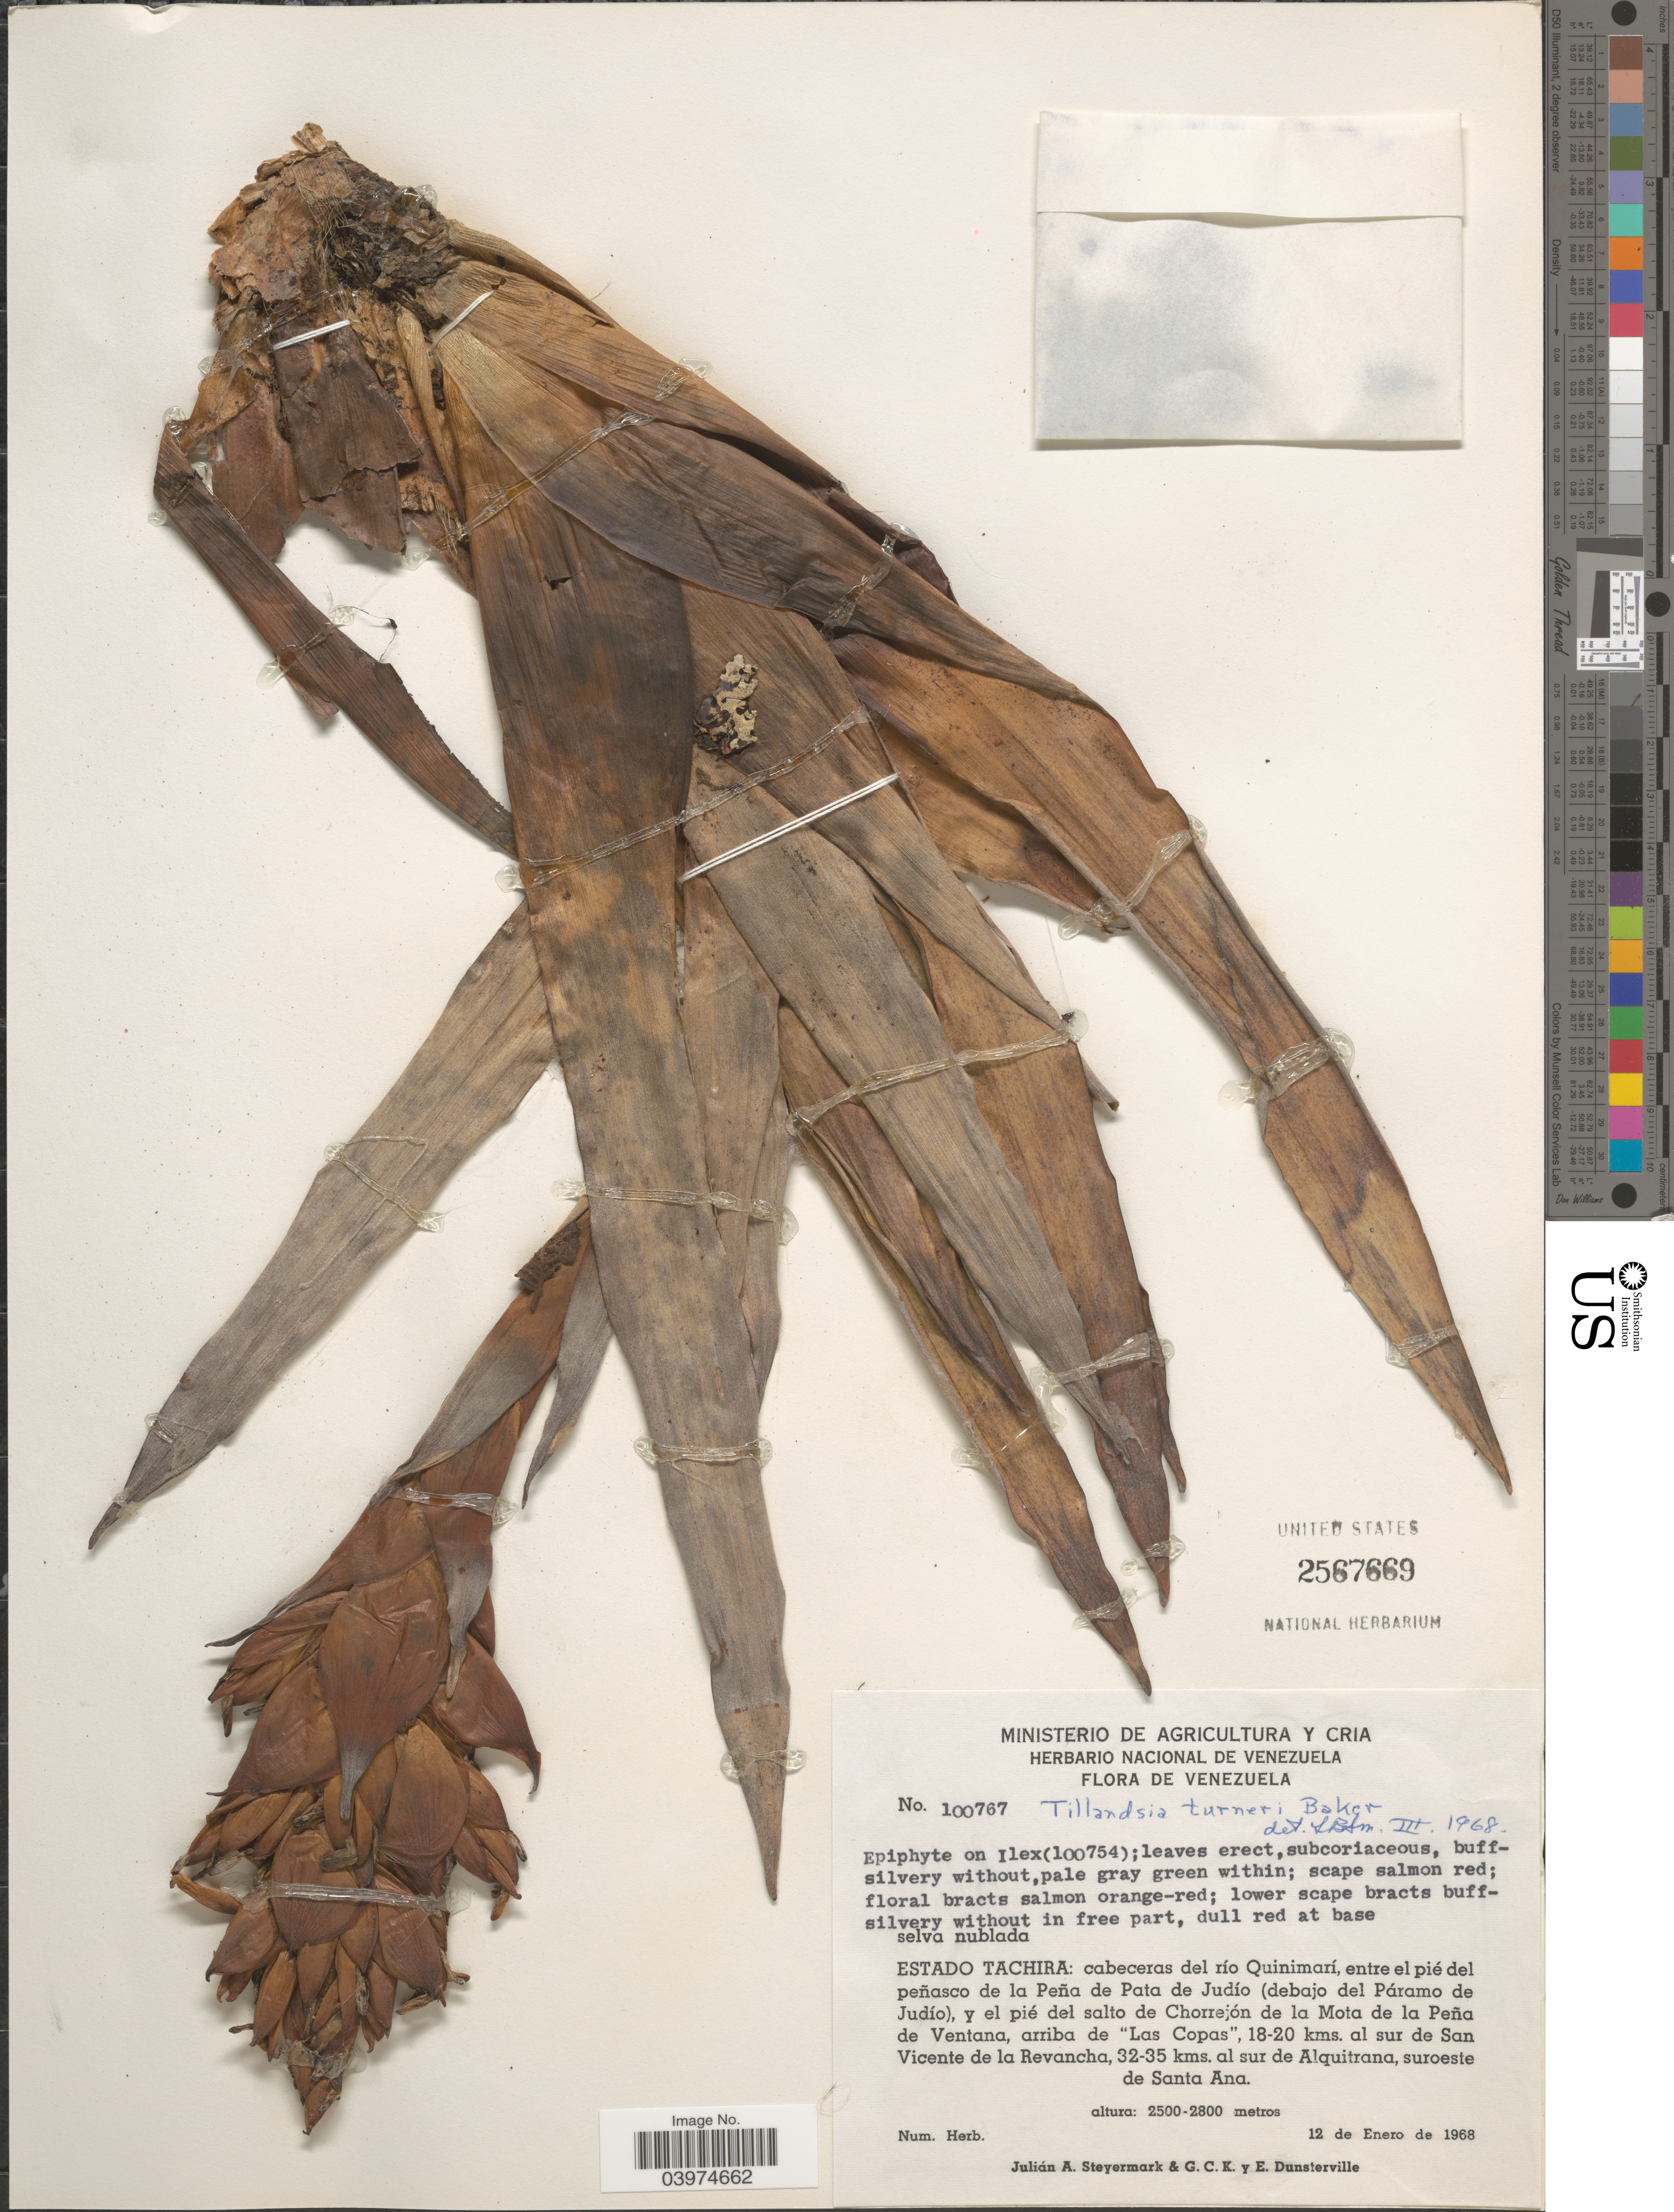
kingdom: Plantae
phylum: Tracheophyta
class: Liliopsida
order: Poales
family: Bromeliaceae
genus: Tillandsia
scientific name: Tillandsia turneri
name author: Baker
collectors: J. Steyermark, G. C. K. Dunsterville & E. Dunsterville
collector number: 100767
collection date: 1968-01-12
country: Venezuela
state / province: Tachira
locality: Estado Tachira: cabeceras del río Quinimarí, entre el pié del peñasco de la Peña de Pata de Judío (debajo del Páramo de Judío), y el pié del salto de Chorrejón de la Mota de la Peña de Ventana, arriba de "Las Copas", 18-20 kms. al sur de San Vicente de la Revancha, 32-35 kms. al sur de Alquitrana, suroeste de Santa Ana.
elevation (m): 2500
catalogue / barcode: US 2567669